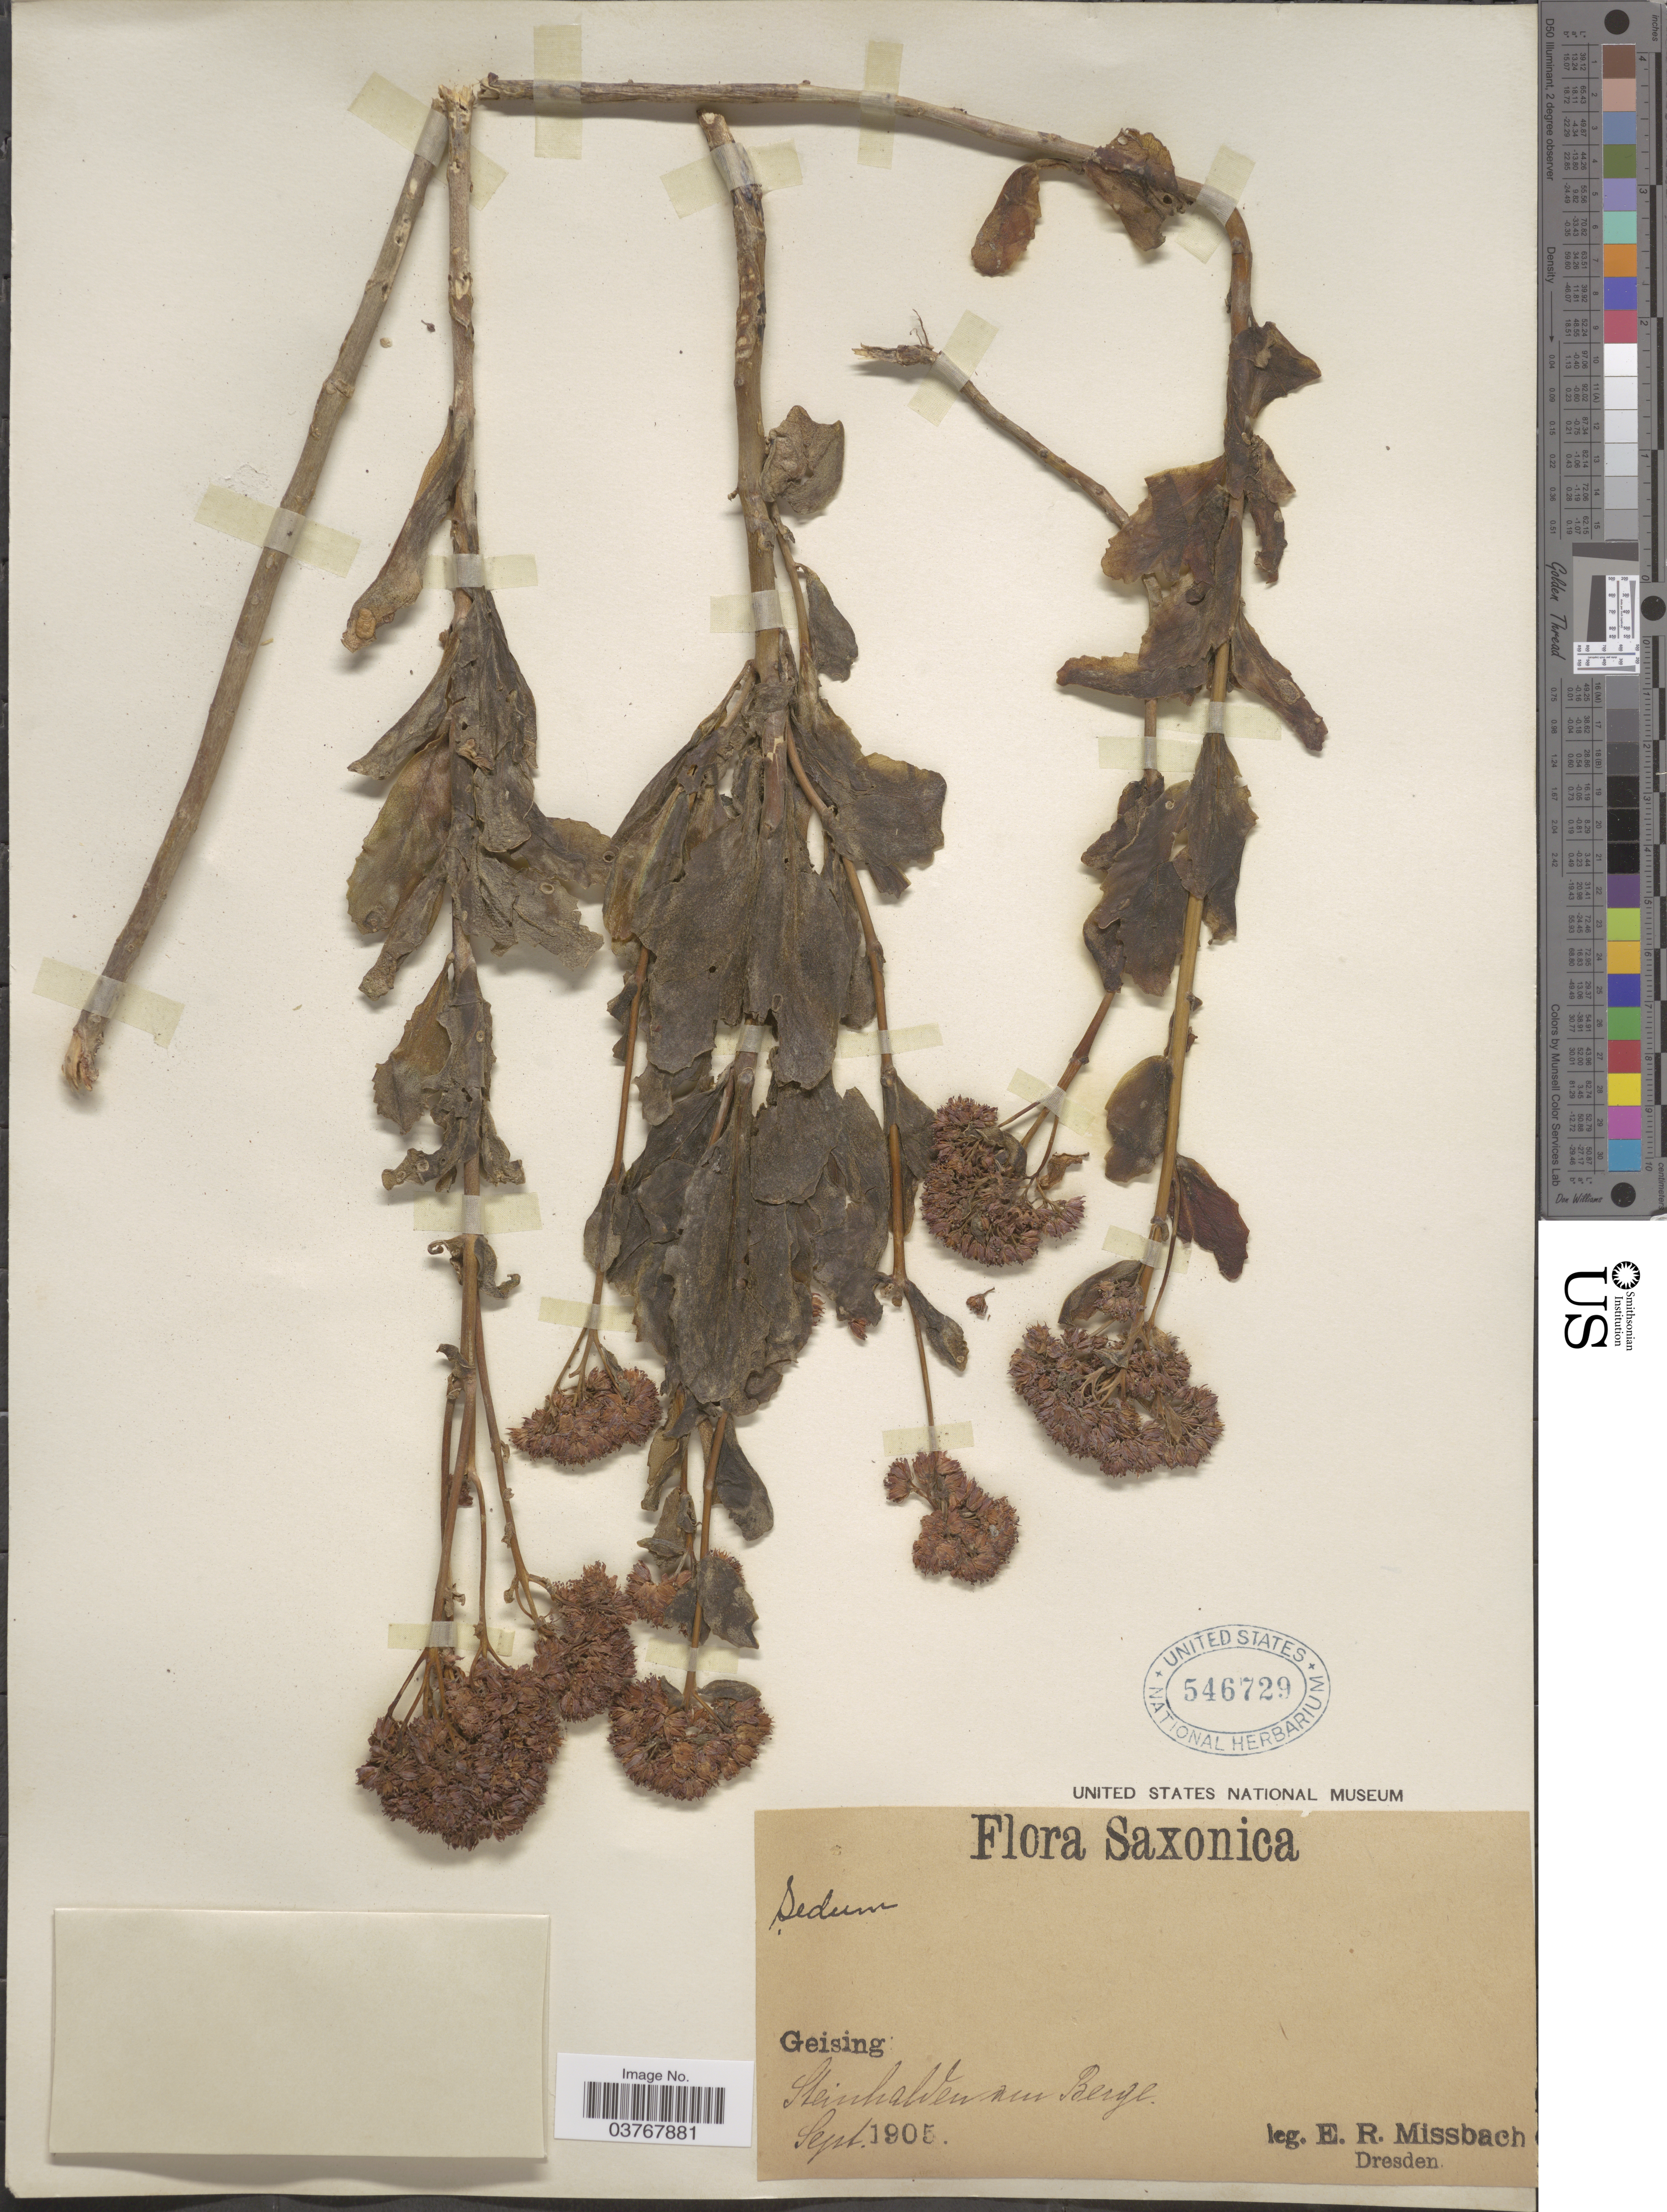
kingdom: Plantae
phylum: Tracheophyta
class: Magnoliopsida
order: Saxifragales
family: Crassulaceae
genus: Sedum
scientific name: Sedum sp.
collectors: E. Missbach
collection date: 1905-09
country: Germany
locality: Saxonica. Geising: Steinhalden am Berge.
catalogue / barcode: US 546729